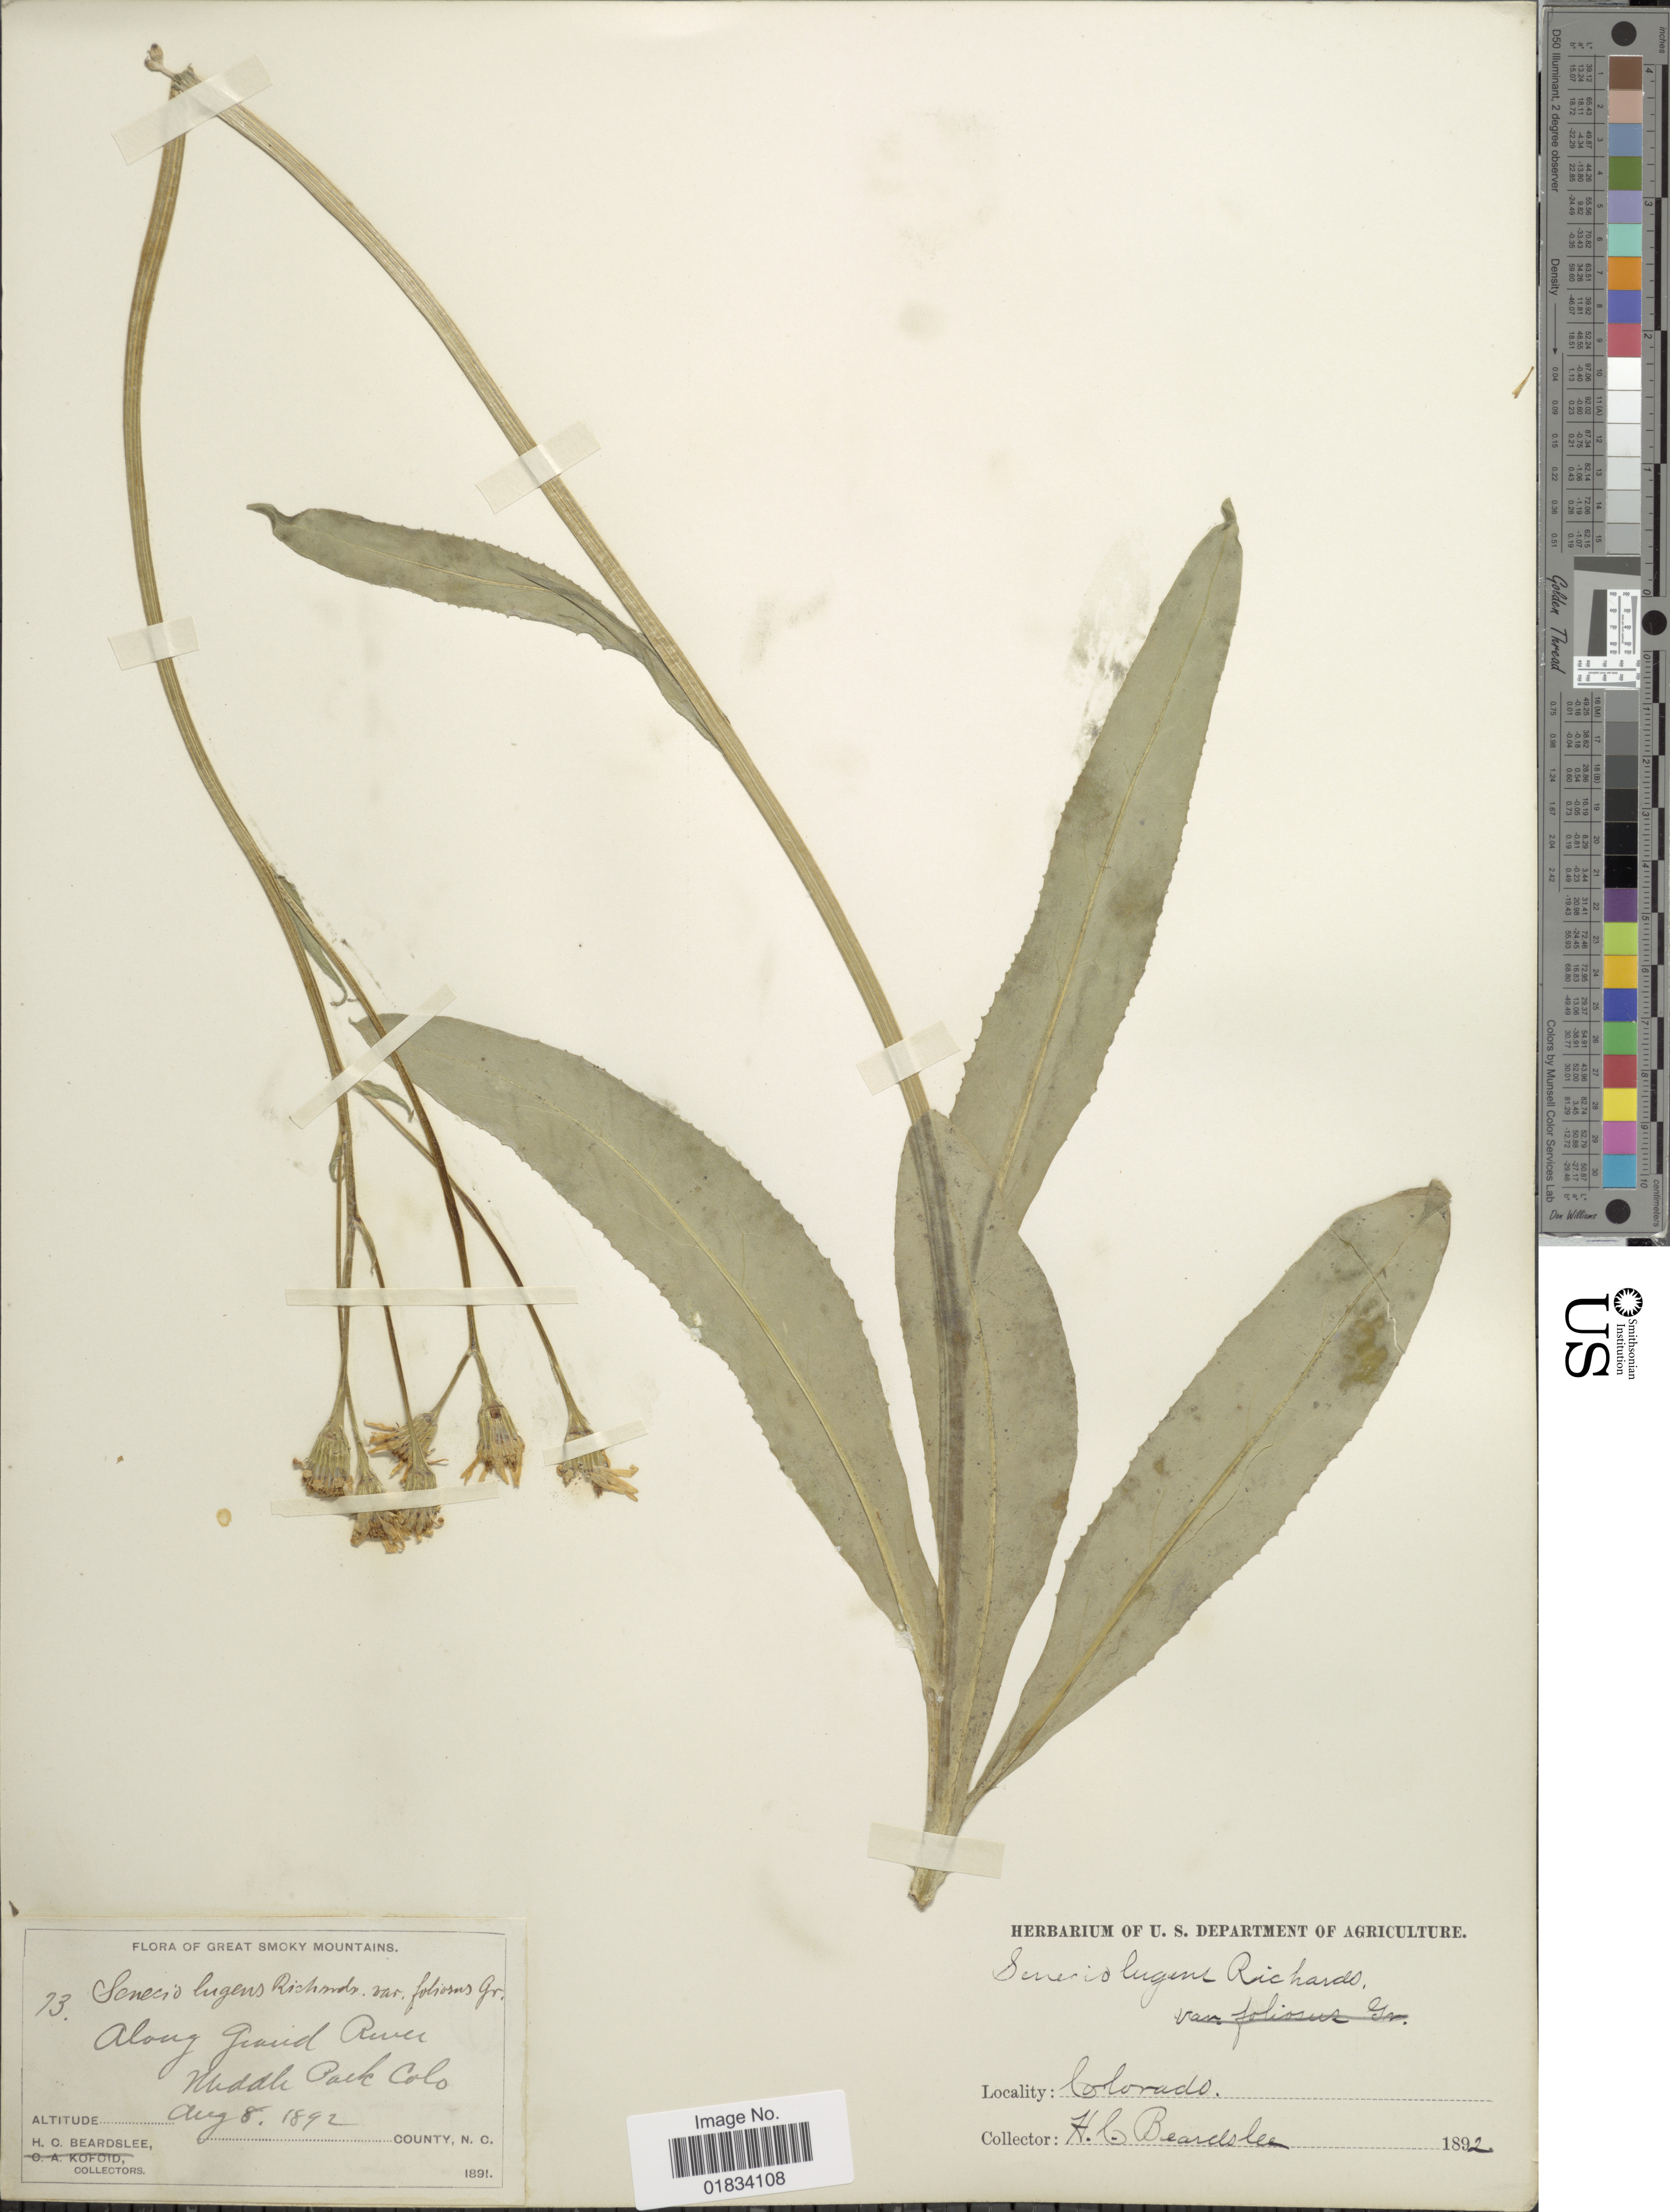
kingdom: Plantae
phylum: Tracheophyta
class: Magnoliopsida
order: Asterales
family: Asteraceae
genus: Senecio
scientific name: Senecio integerrimus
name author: Nutt.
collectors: H. Beardslee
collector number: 73*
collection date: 1892-08-08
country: United States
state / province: Colorado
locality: Great Smoky Mountains, Along grand River, Middle Park Colo.